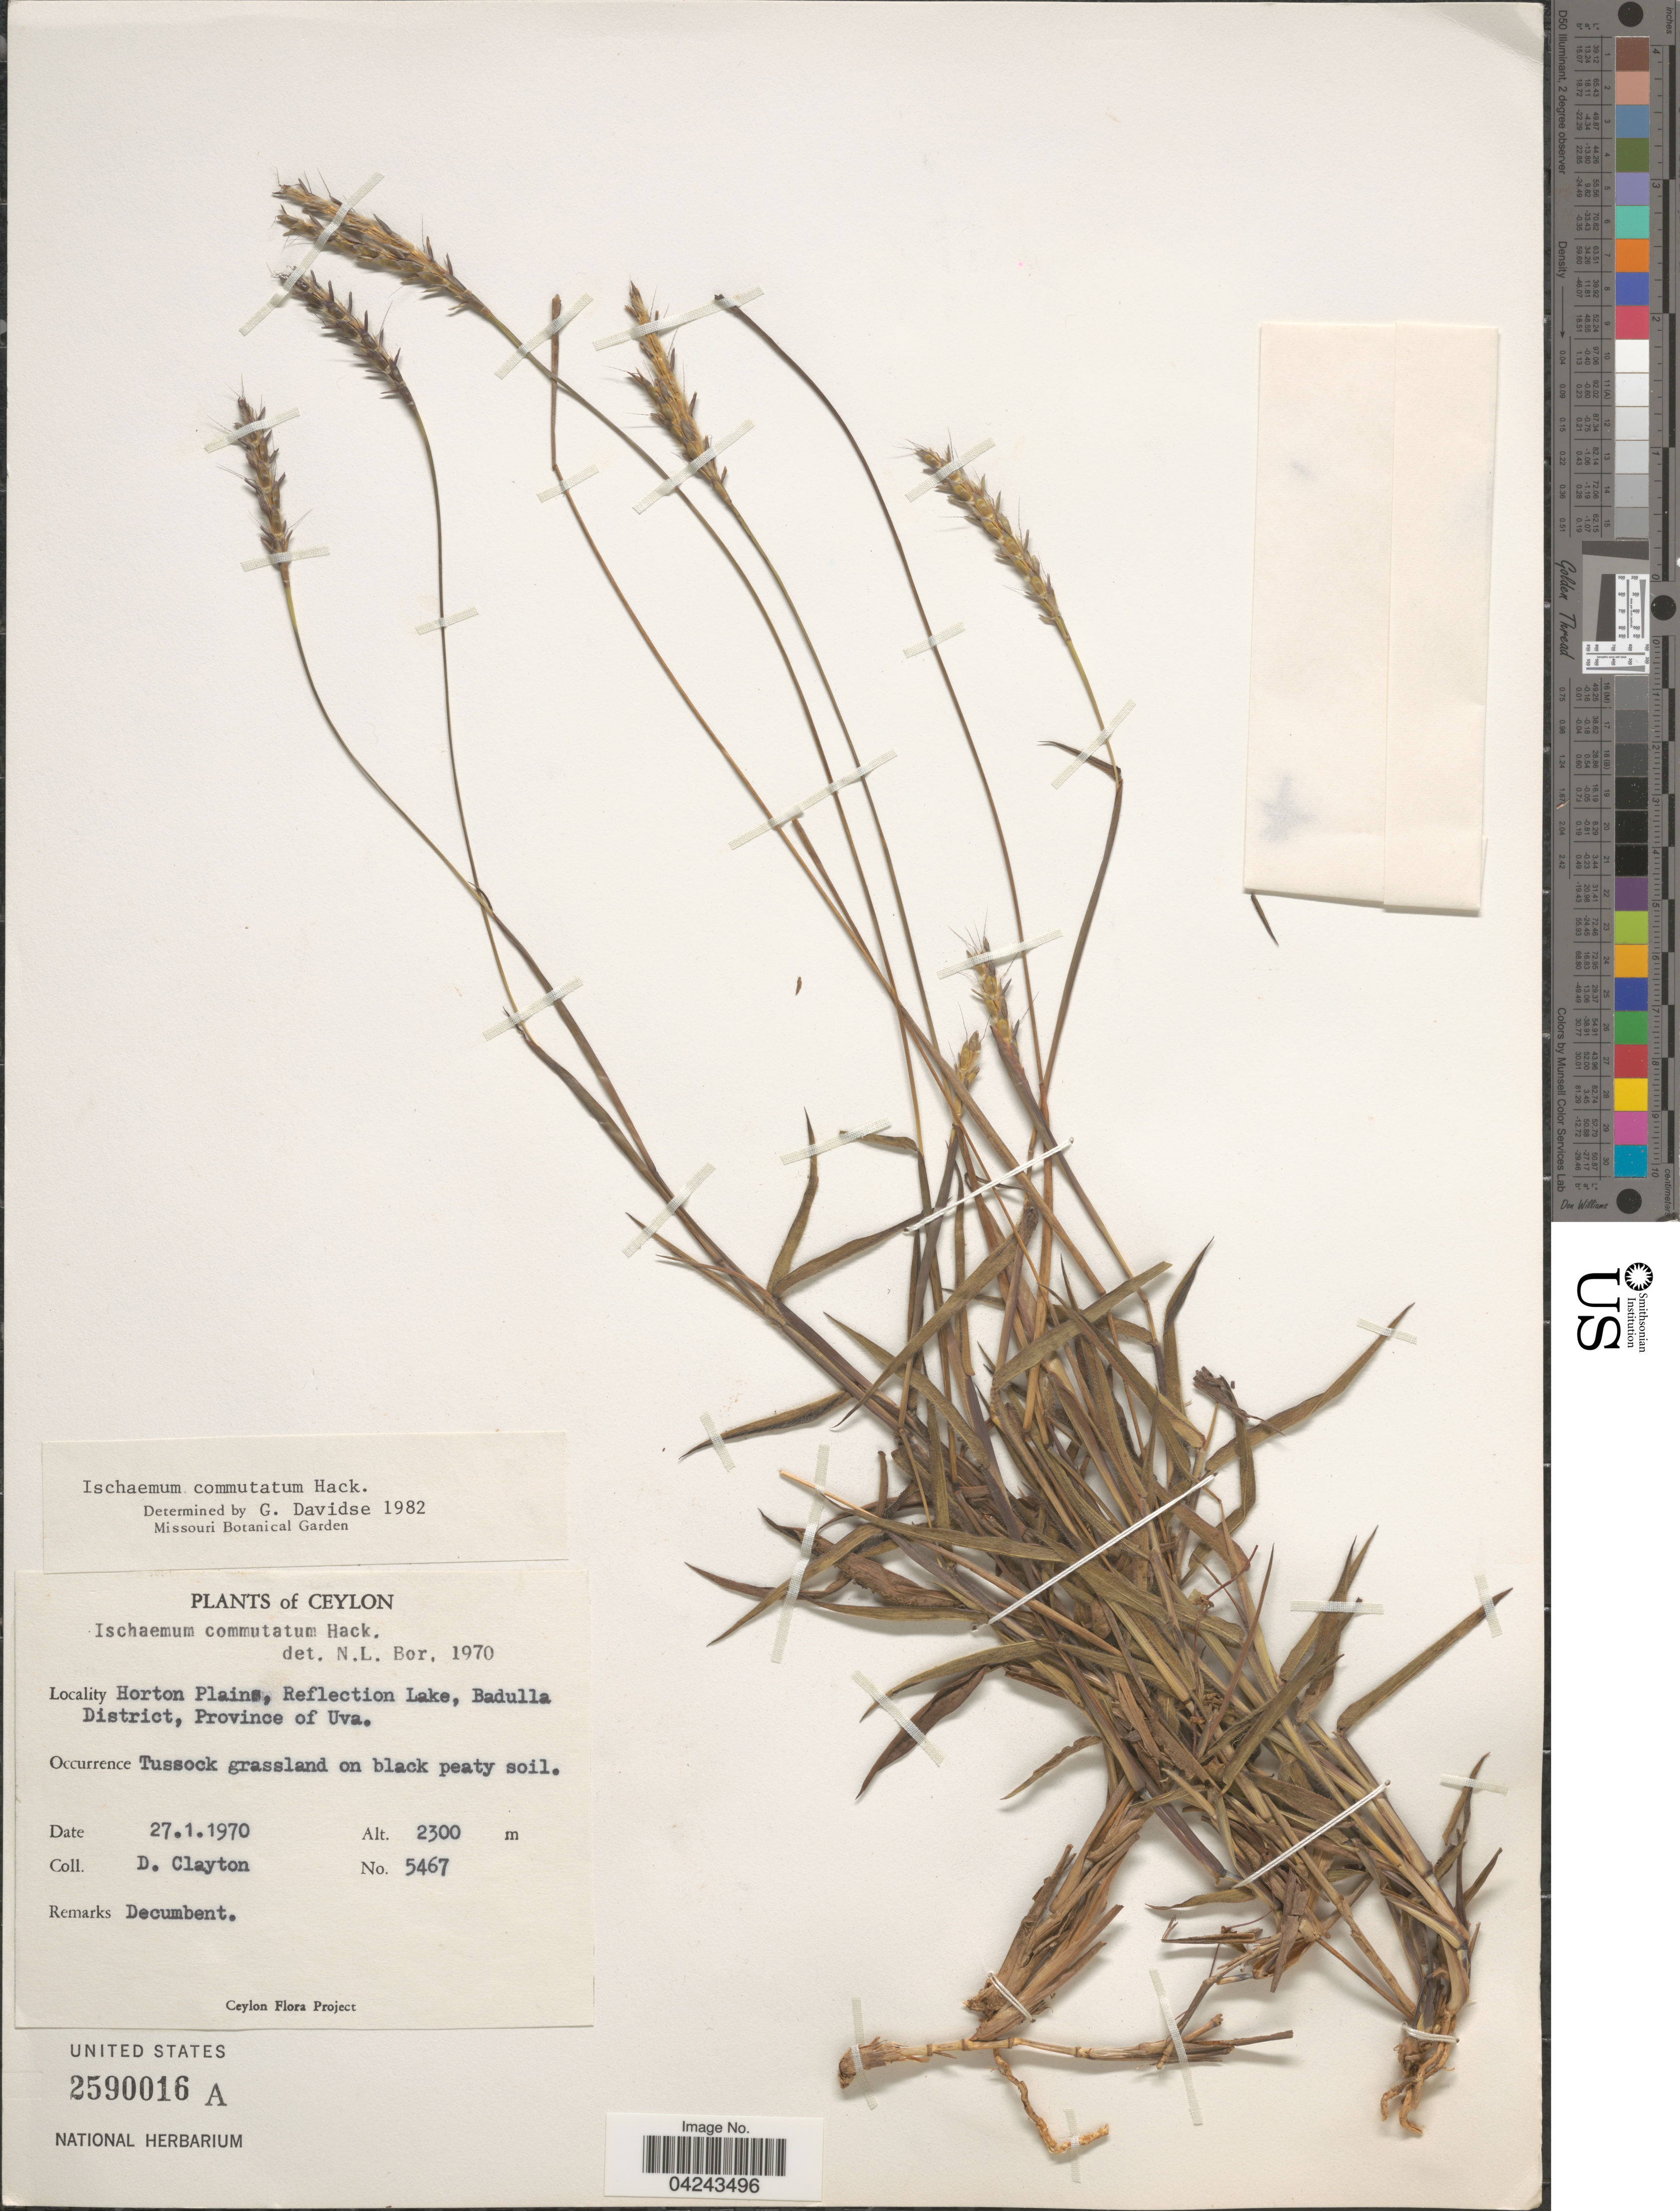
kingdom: Plantae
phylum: Tracheophyta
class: Liliopsida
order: Poales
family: Poaceae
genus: Ischaemum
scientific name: Ischaemum commutatum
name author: Hack.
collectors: D. Clayton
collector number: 5467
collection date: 1970-01-27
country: Sri Lanka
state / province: Uva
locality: Ceylon. Horton Plains, Reflection Lake, Badulla District.Tussock grassland on black peaty soil.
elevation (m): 2300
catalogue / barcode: US 2590016A